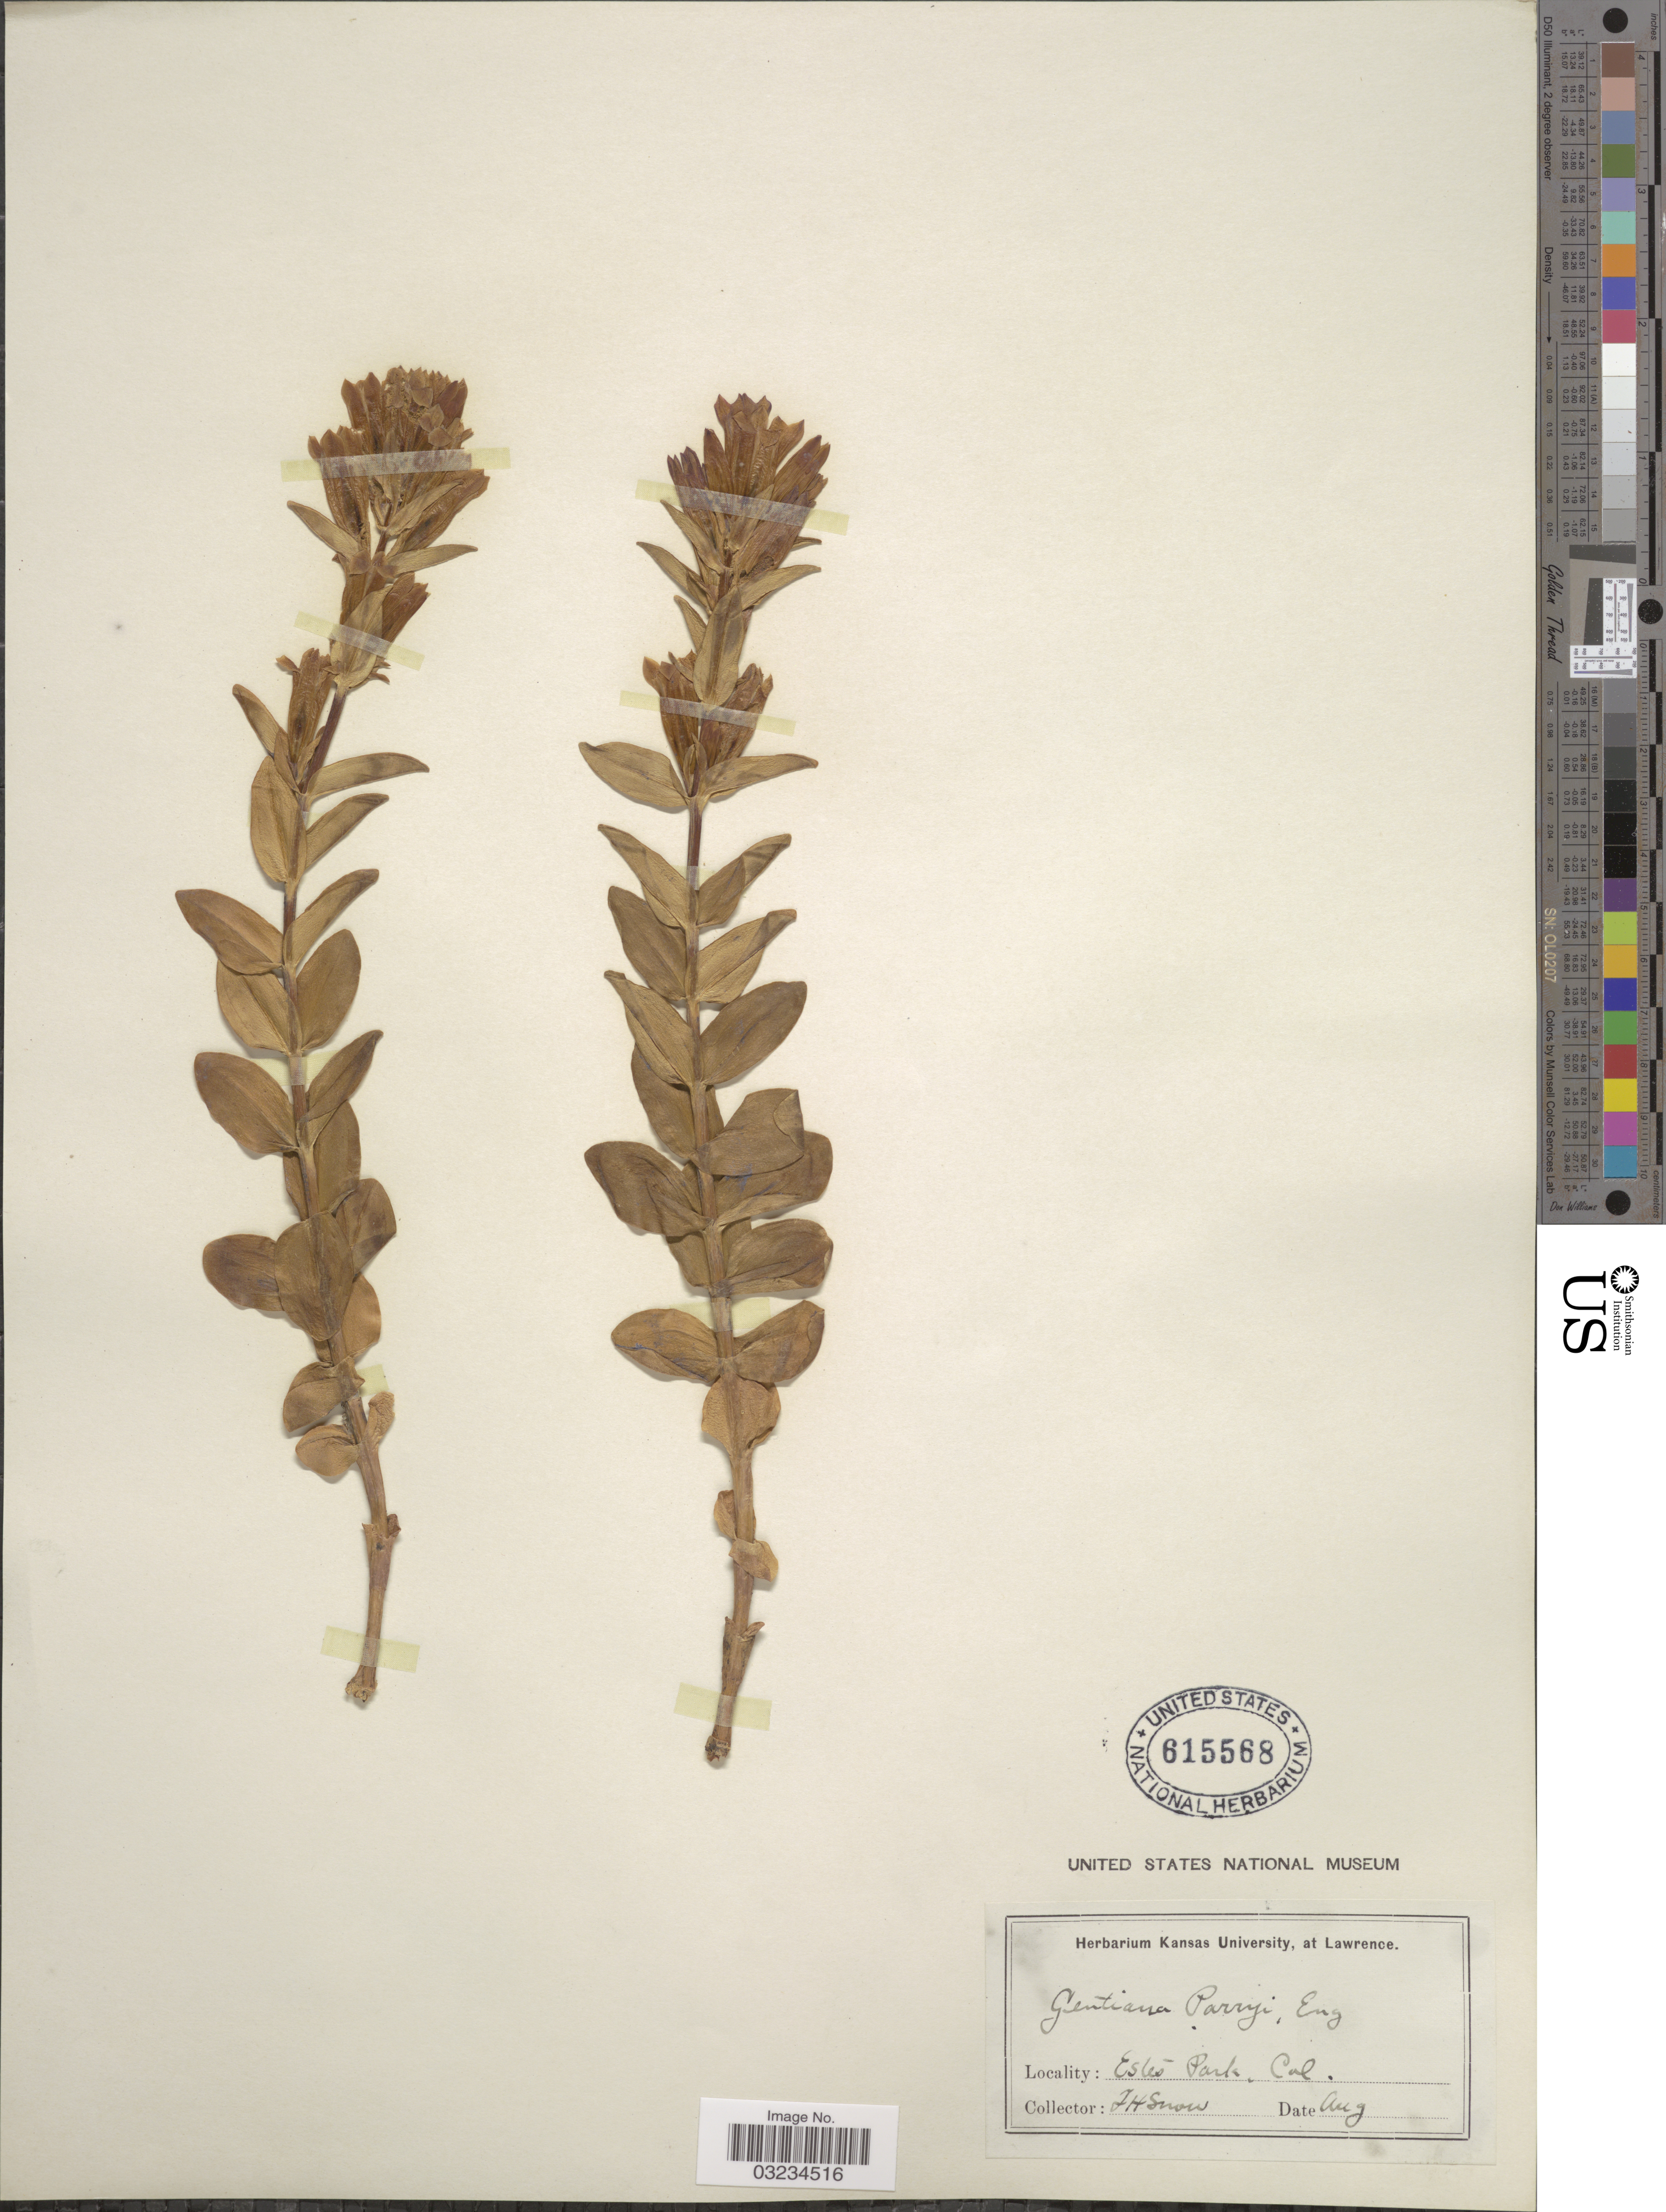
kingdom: Plantae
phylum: Tracheophyta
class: Magnoliopsida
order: Gentianales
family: Gentianaceae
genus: Gentiana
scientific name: Gentiana parryi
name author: Engelm.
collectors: J. H. Snow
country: United States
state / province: Colorado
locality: Estes Park.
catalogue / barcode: US 615568